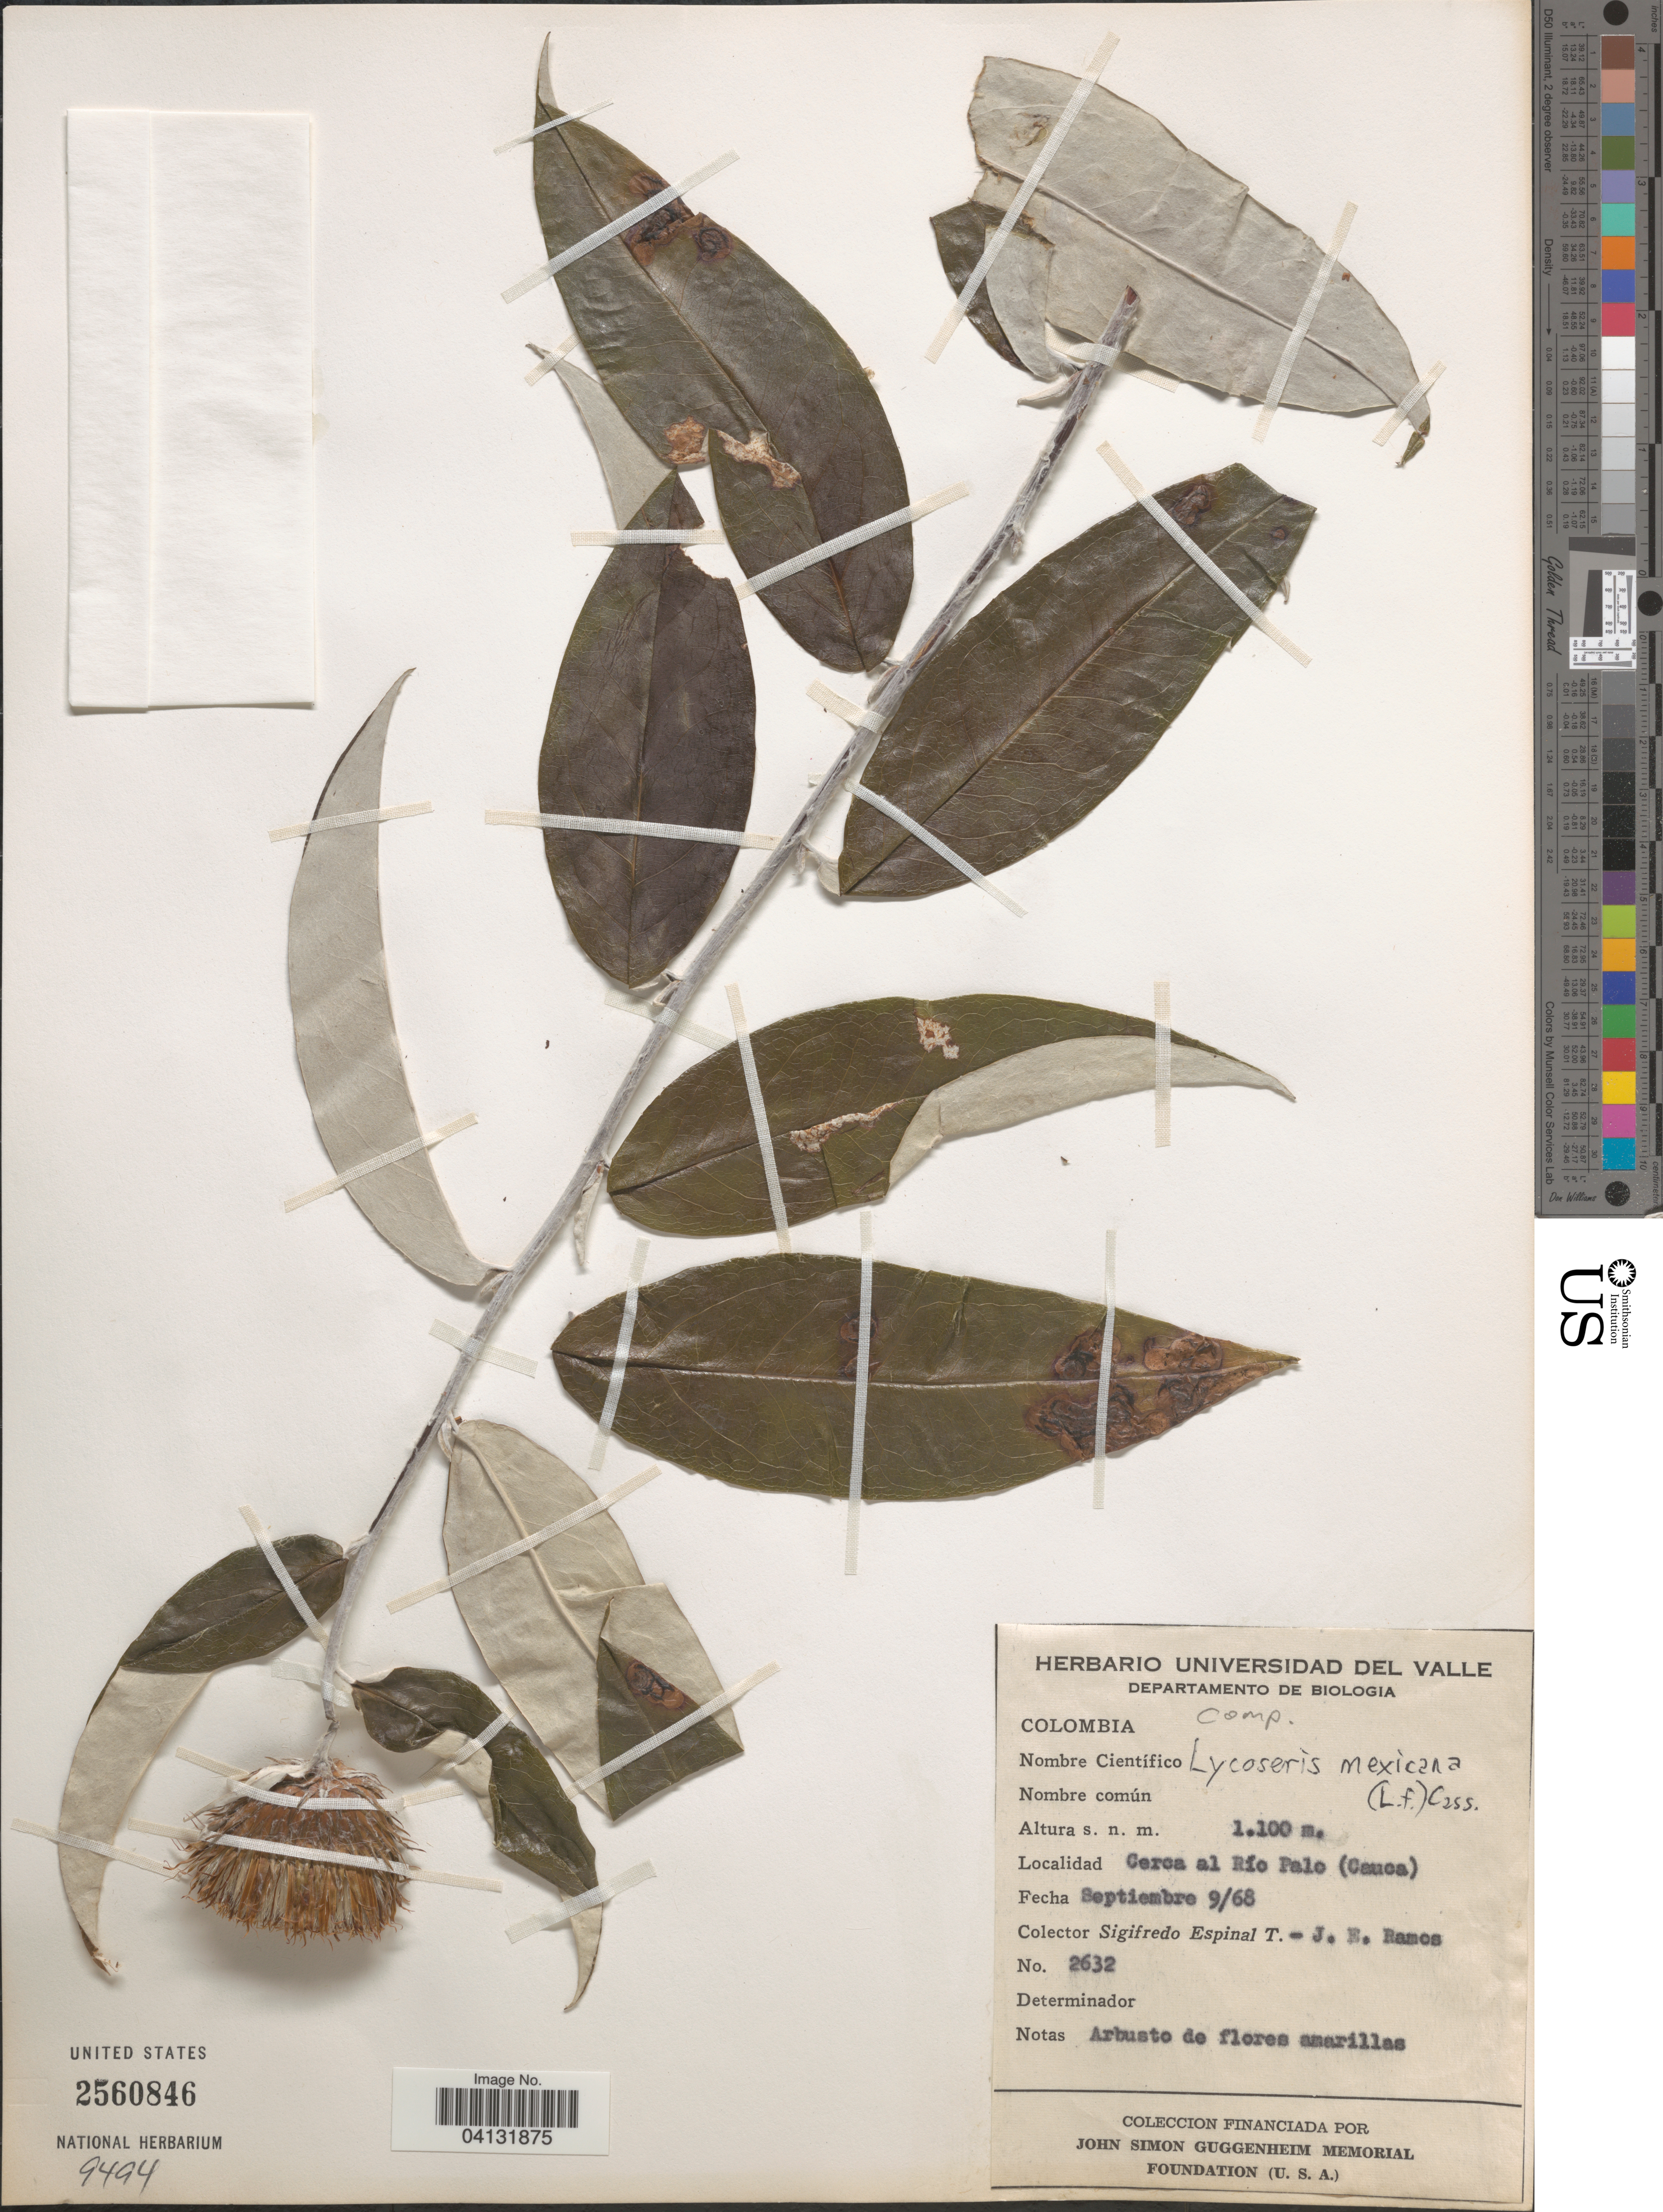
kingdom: Plantae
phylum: Tracheophyta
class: Magnoliopsida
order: Asterales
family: Asteraceae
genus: Lycoseris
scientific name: Lycoseris mexicana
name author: (L. f.) Cass.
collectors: S. Espinal T. & J. E. Ramos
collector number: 2632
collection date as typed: Transcribed d/m/y: 9/9/68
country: Colombia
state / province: Cauca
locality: Cerca al Río Palo.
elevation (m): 1100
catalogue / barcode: US 2560846